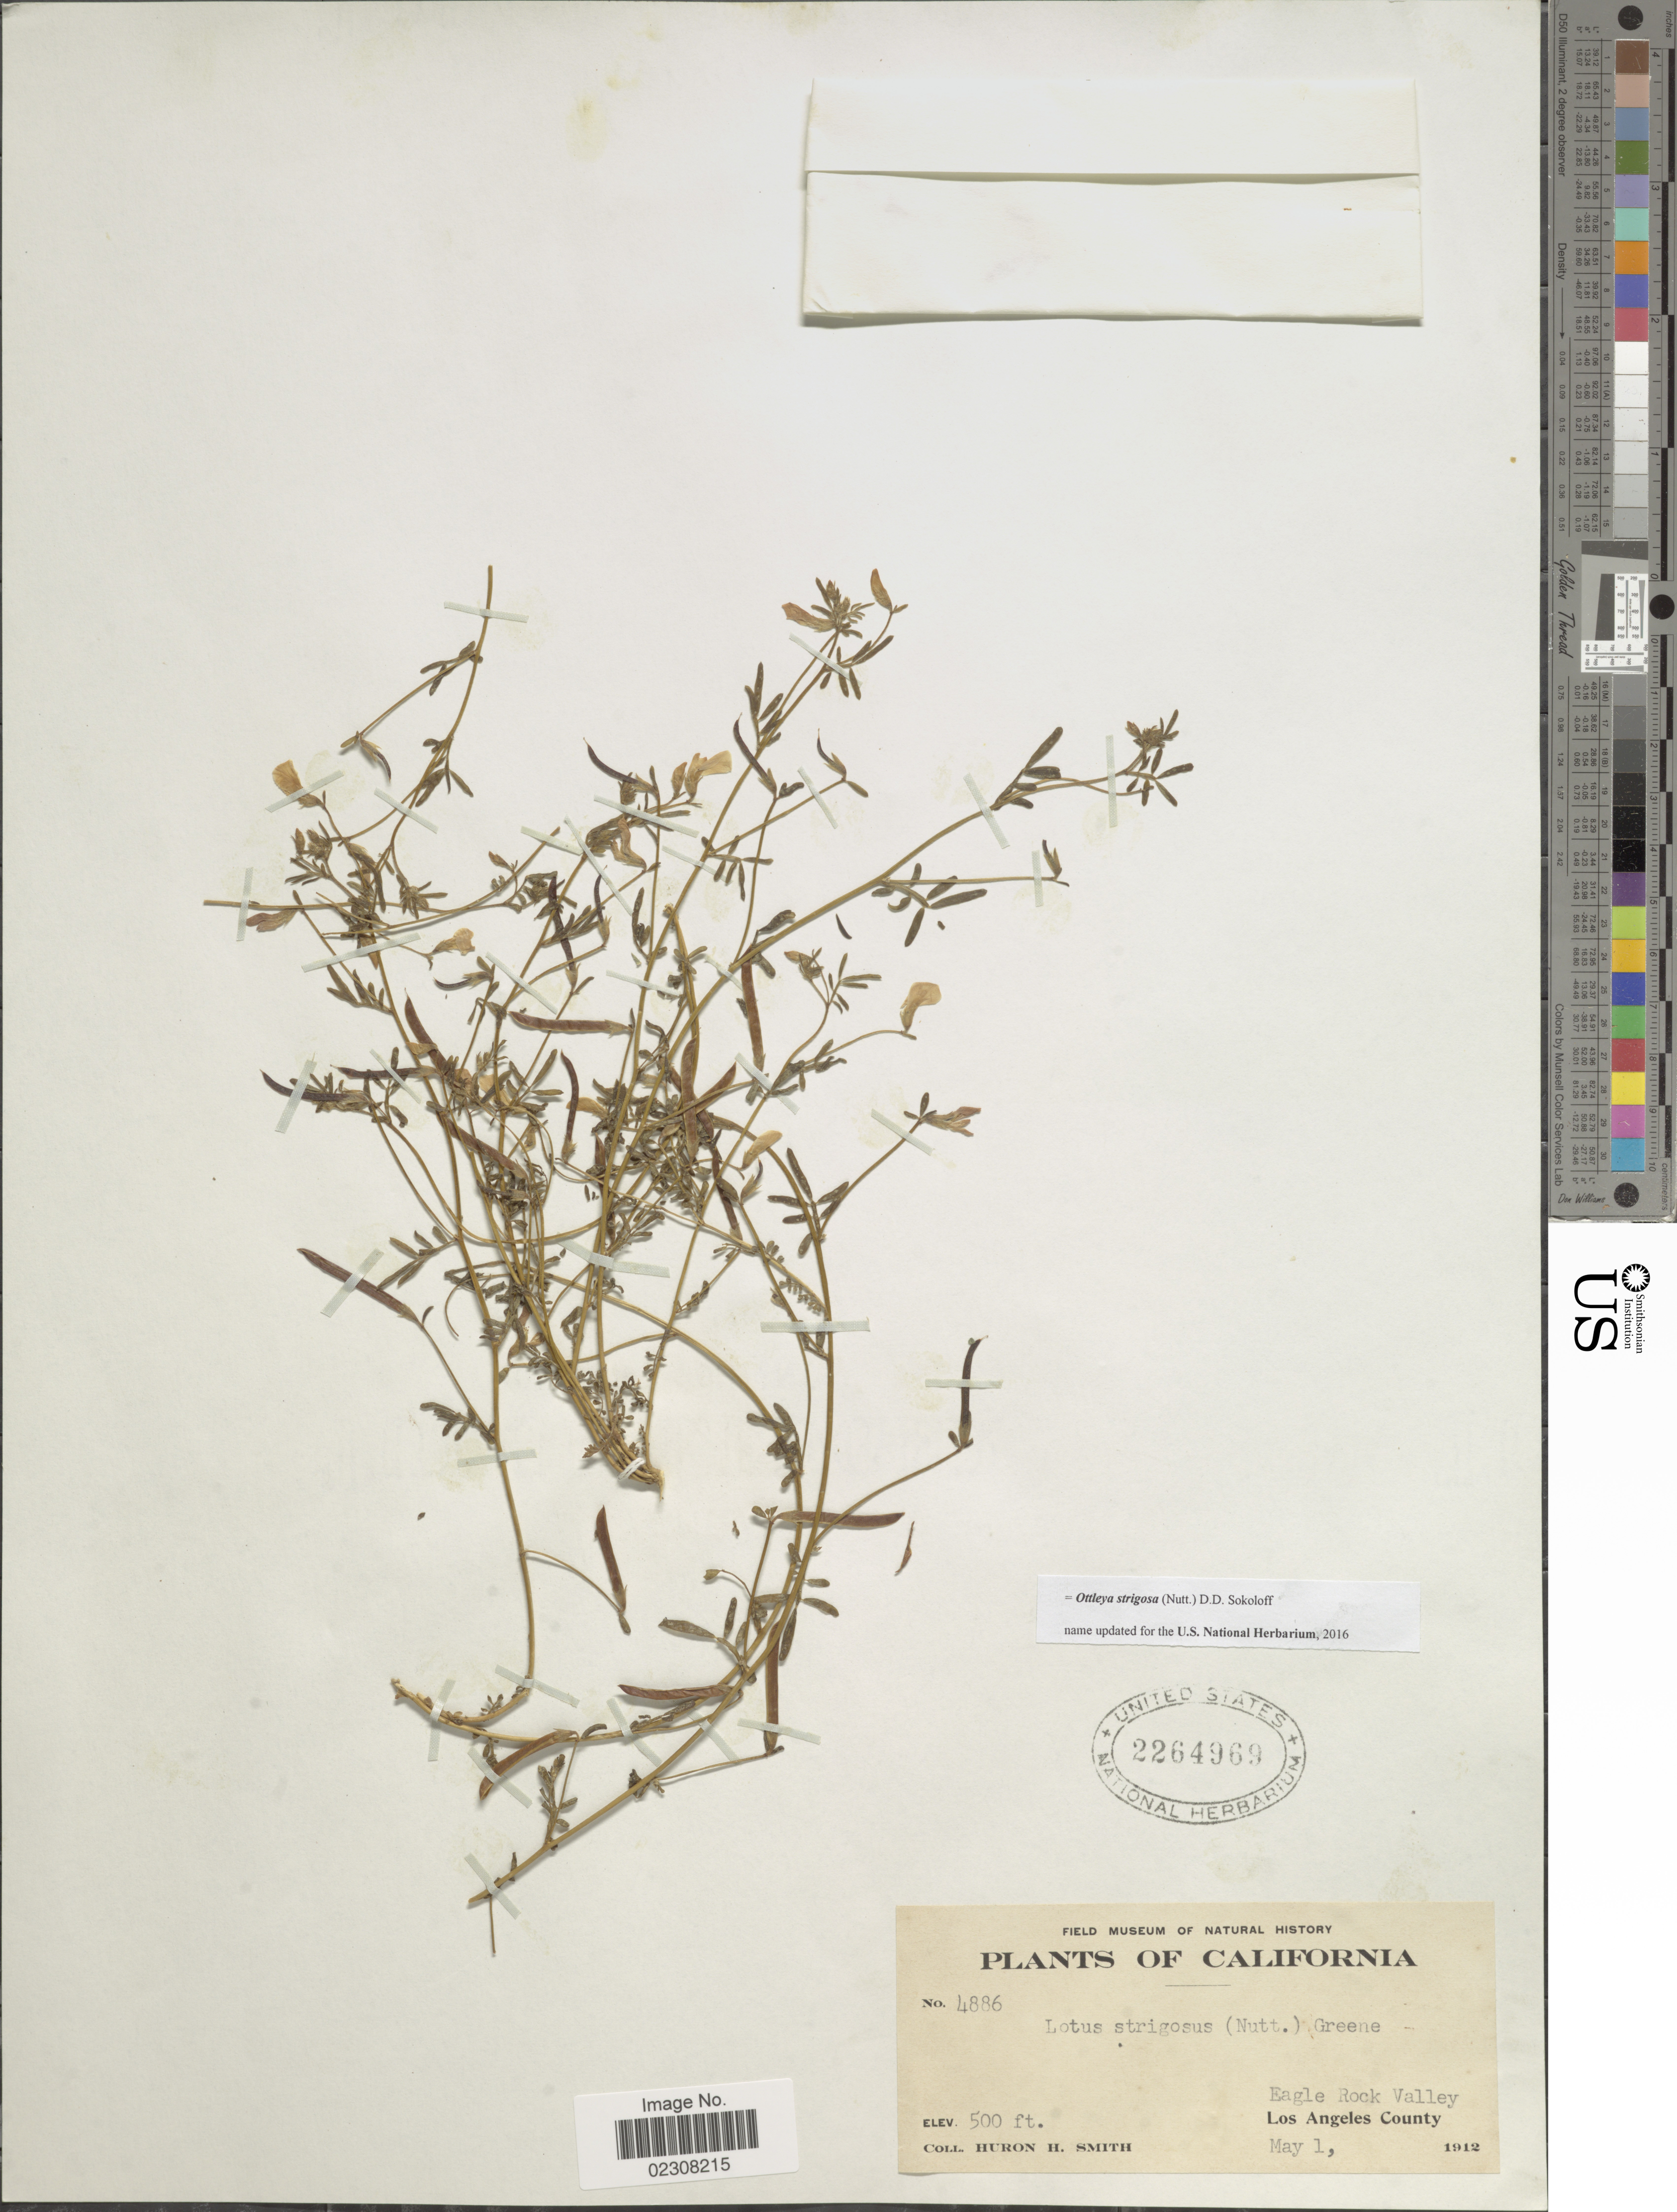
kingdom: Plantae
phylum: Tracheophyta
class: Magnoliopsida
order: Fabales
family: Fabaceae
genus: Ottleya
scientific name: Ottleya strigosa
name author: (Nutt.) D.D. Sokoloff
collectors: Huron H. Smith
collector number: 4886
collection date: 1912-05-01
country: United States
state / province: California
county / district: Los Angeles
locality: Eagle Rock Valley, Los Angeles County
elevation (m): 152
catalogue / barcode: US 2264969